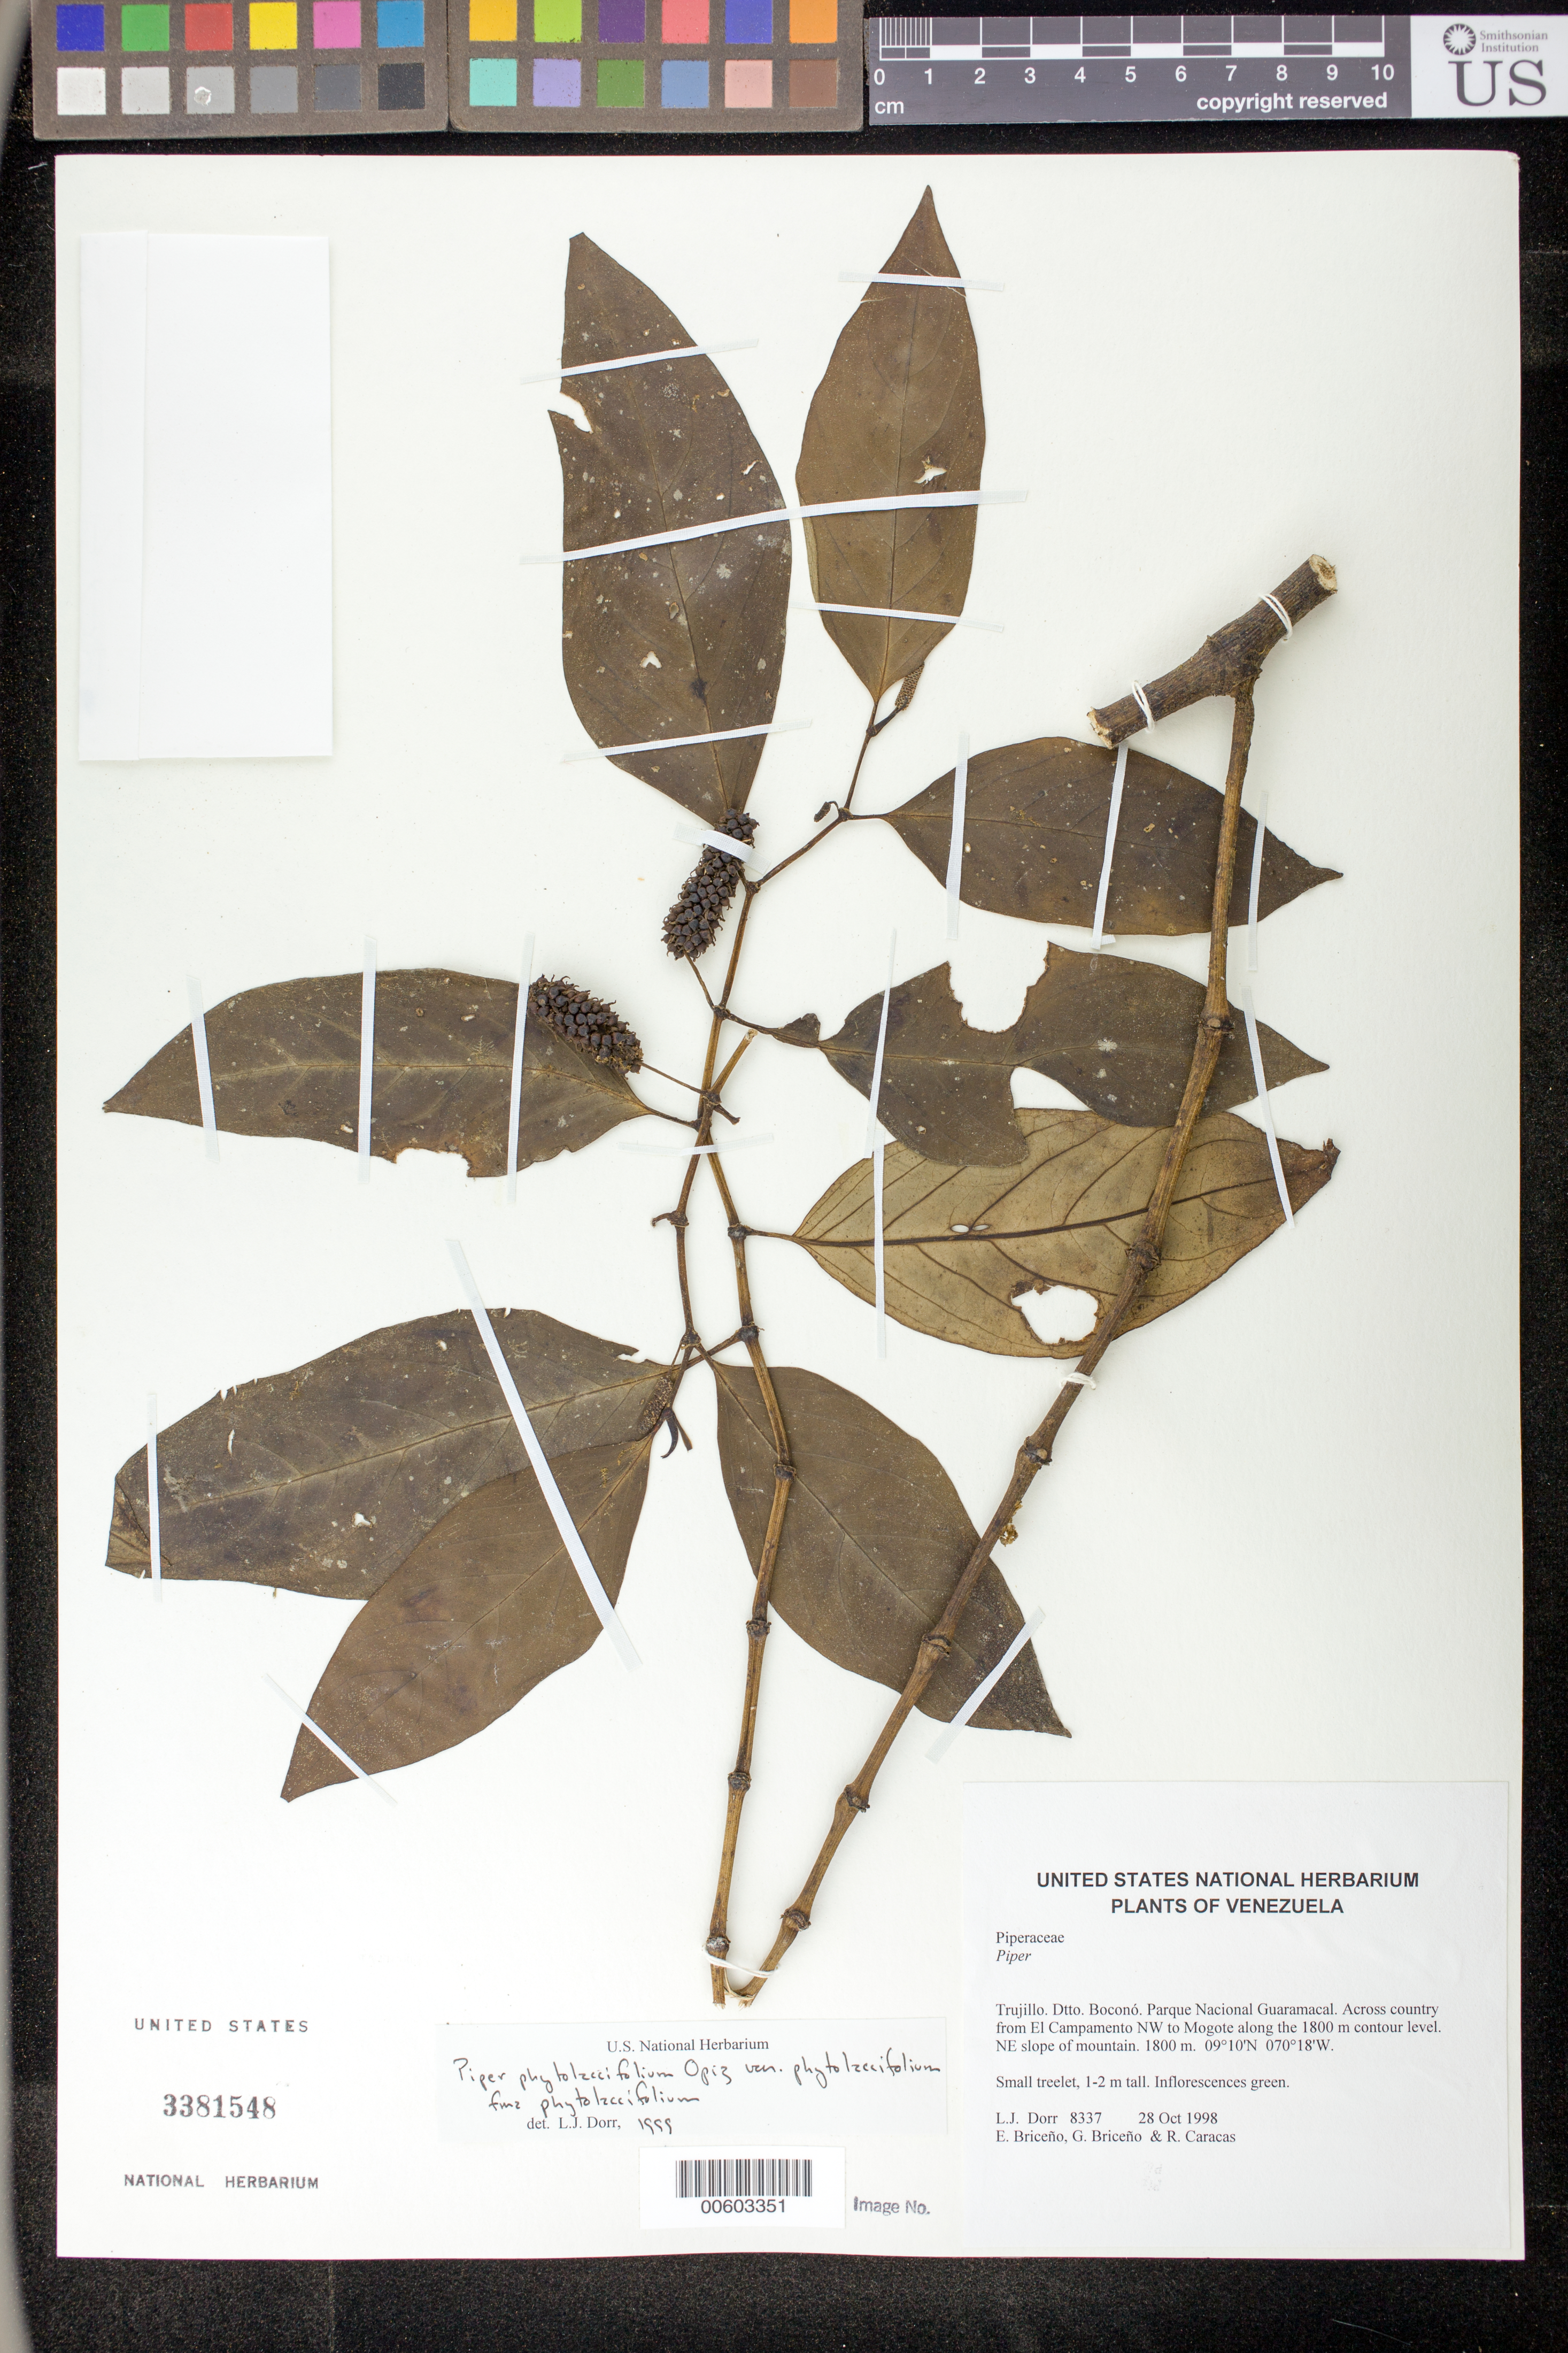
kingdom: Plantae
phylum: Tracheophyta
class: Magnoliopsida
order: Piperales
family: Piperaceae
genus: Piper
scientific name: Piper phytolaccifolium var. phytolaccifolium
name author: Opiz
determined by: Dorr, L. J., (BOT), Smithsonian Institution - National Museum of Natural History (UNITED STATES)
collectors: L. J. Dorr, E. Briceño, G. Briceño & R. Caracas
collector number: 8337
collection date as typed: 28 Oct 1998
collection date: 1998-10-28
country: Venezuela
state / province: Trujillo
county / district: Boconó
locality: Parque Nacional Guaramacal. Across country from El Campamento NW to Mogote along the 1800 m contour level. NE slope of mountain.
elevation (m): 1800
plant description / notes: COL, CTES, F, MO, NY, PORT, US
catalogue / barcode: US 3381548